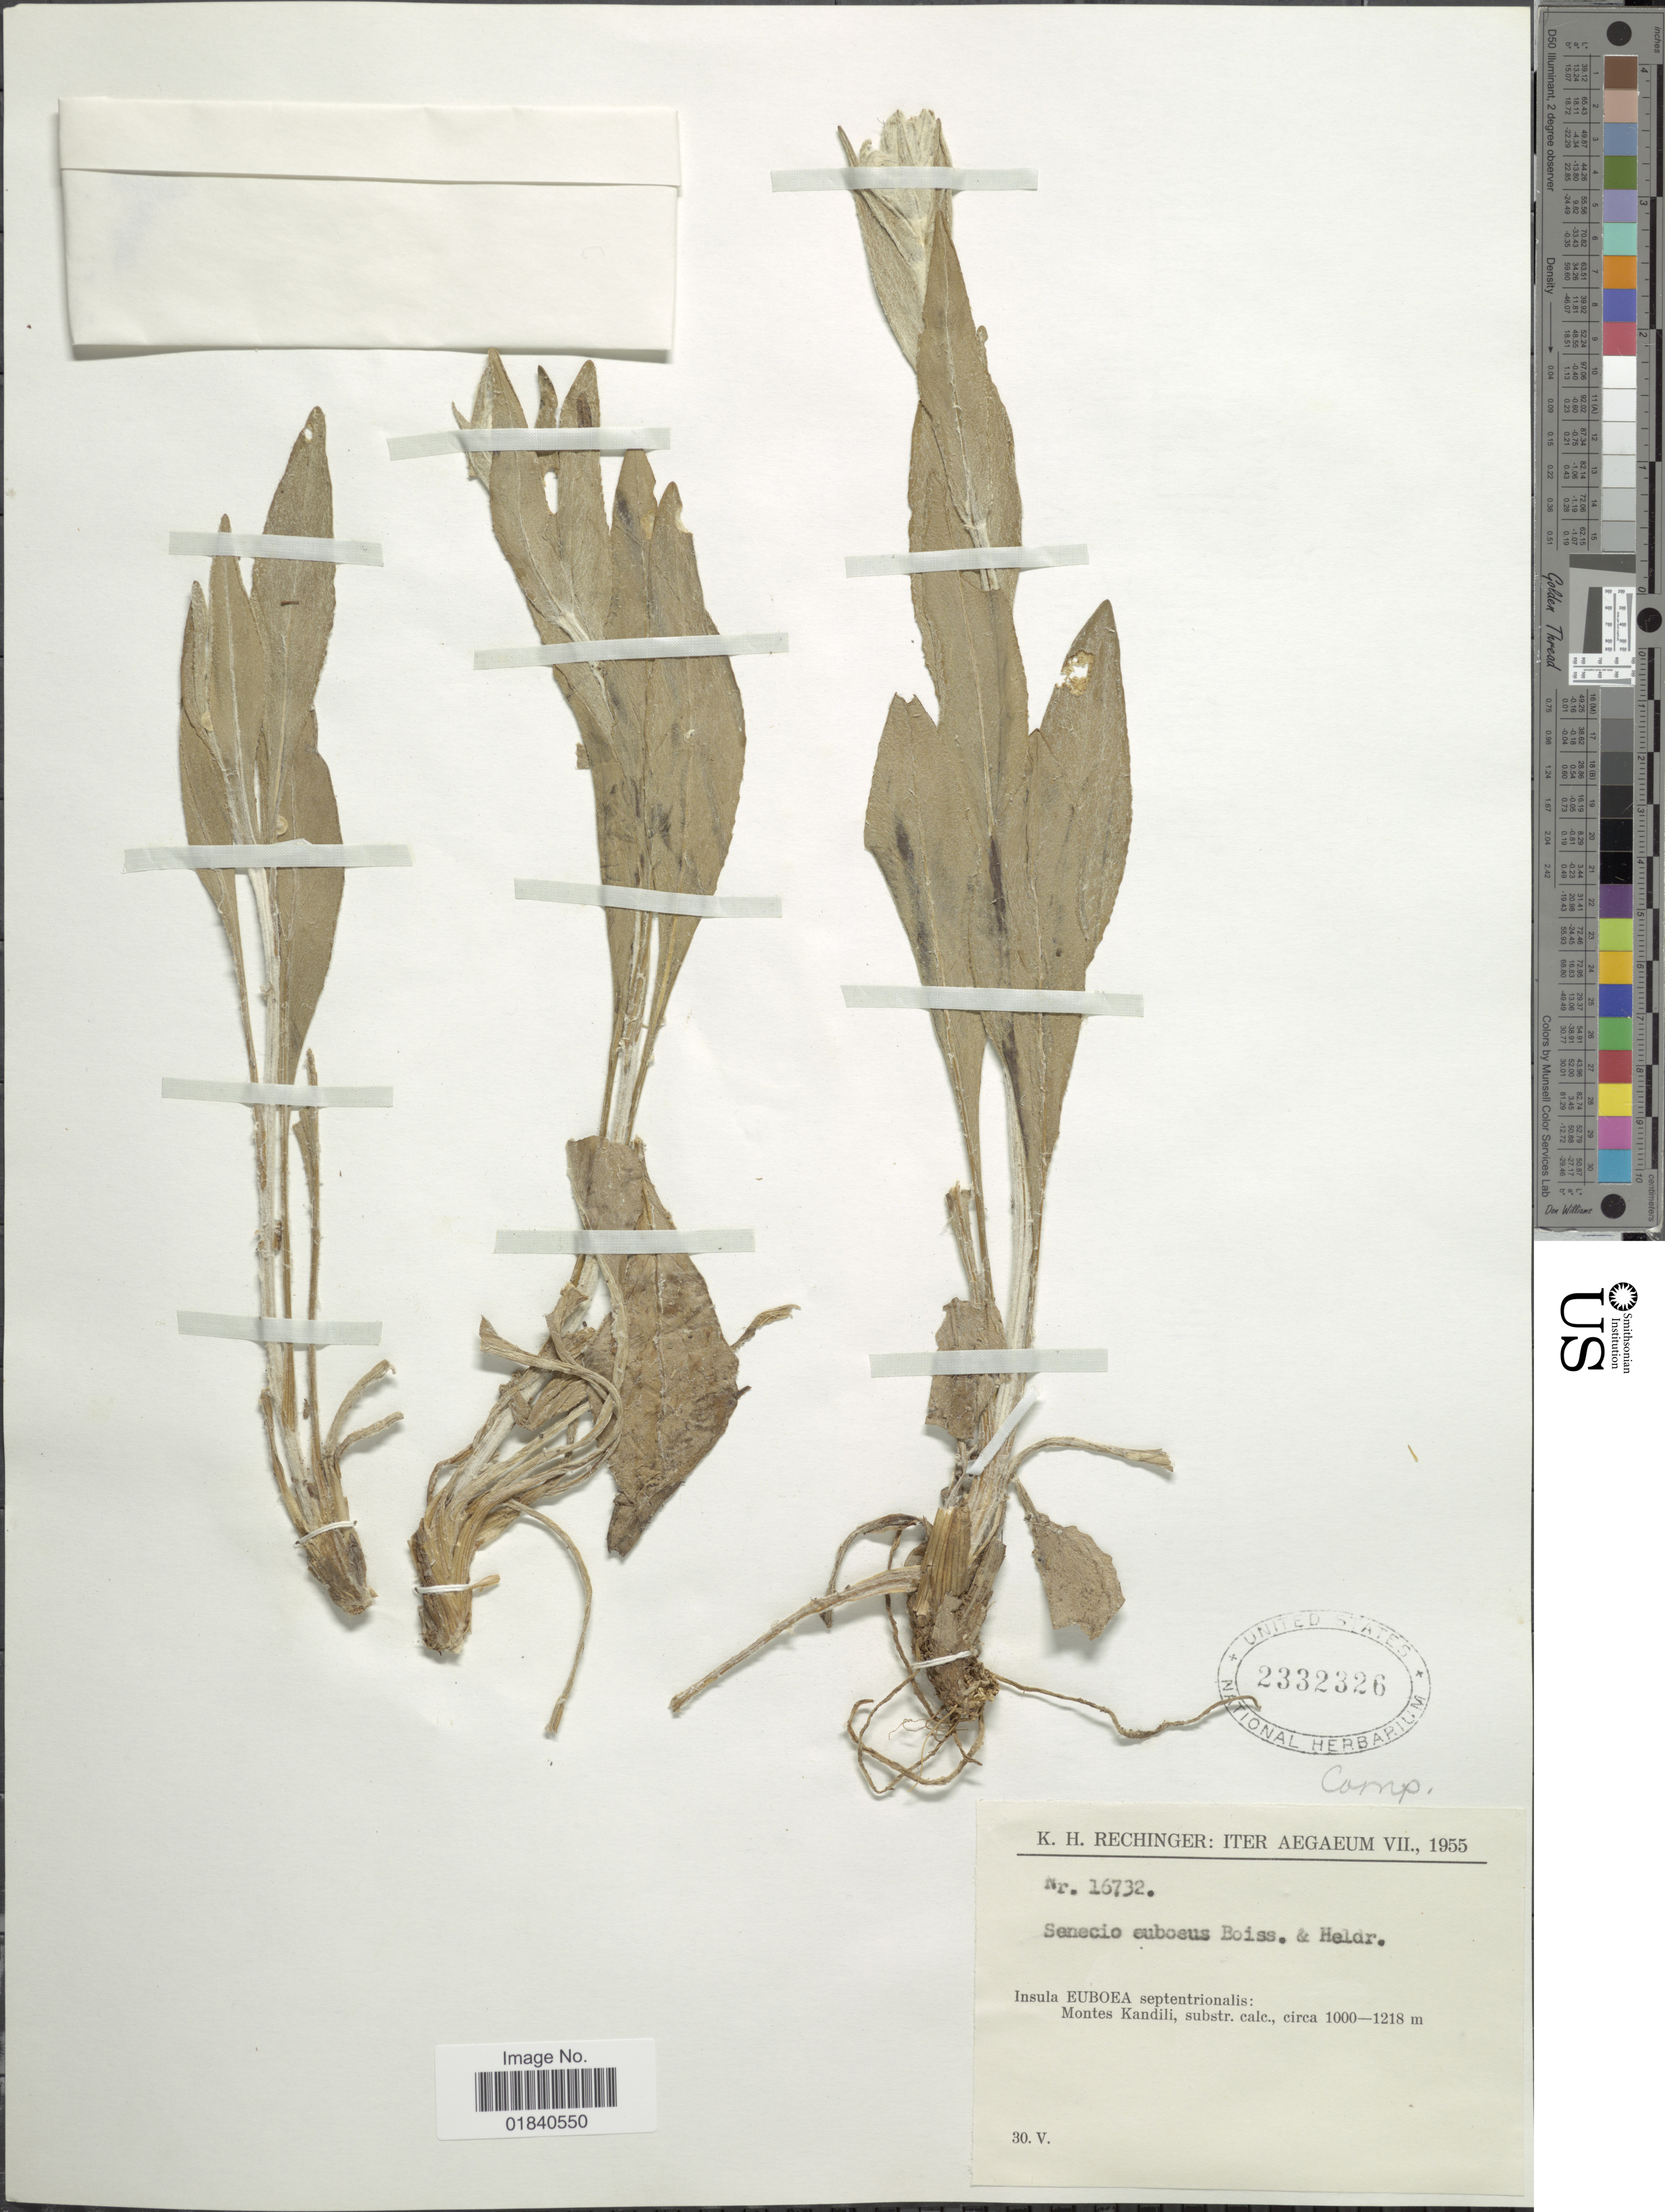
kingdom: Plantae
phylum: Tracheophyta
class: Magnoliopsida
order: Asterales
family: Asteraceae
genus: Senecio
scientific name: Senecio eubaeus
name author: Boiss. & Heldr.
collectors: K. H. Rechinger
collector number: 16732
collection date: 1955-05-30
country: Greece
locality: Aegaeum. Insula Euboea septentrionalis: Montes Kandili, substr. calc.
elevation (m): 1000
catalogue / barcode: US 2332326